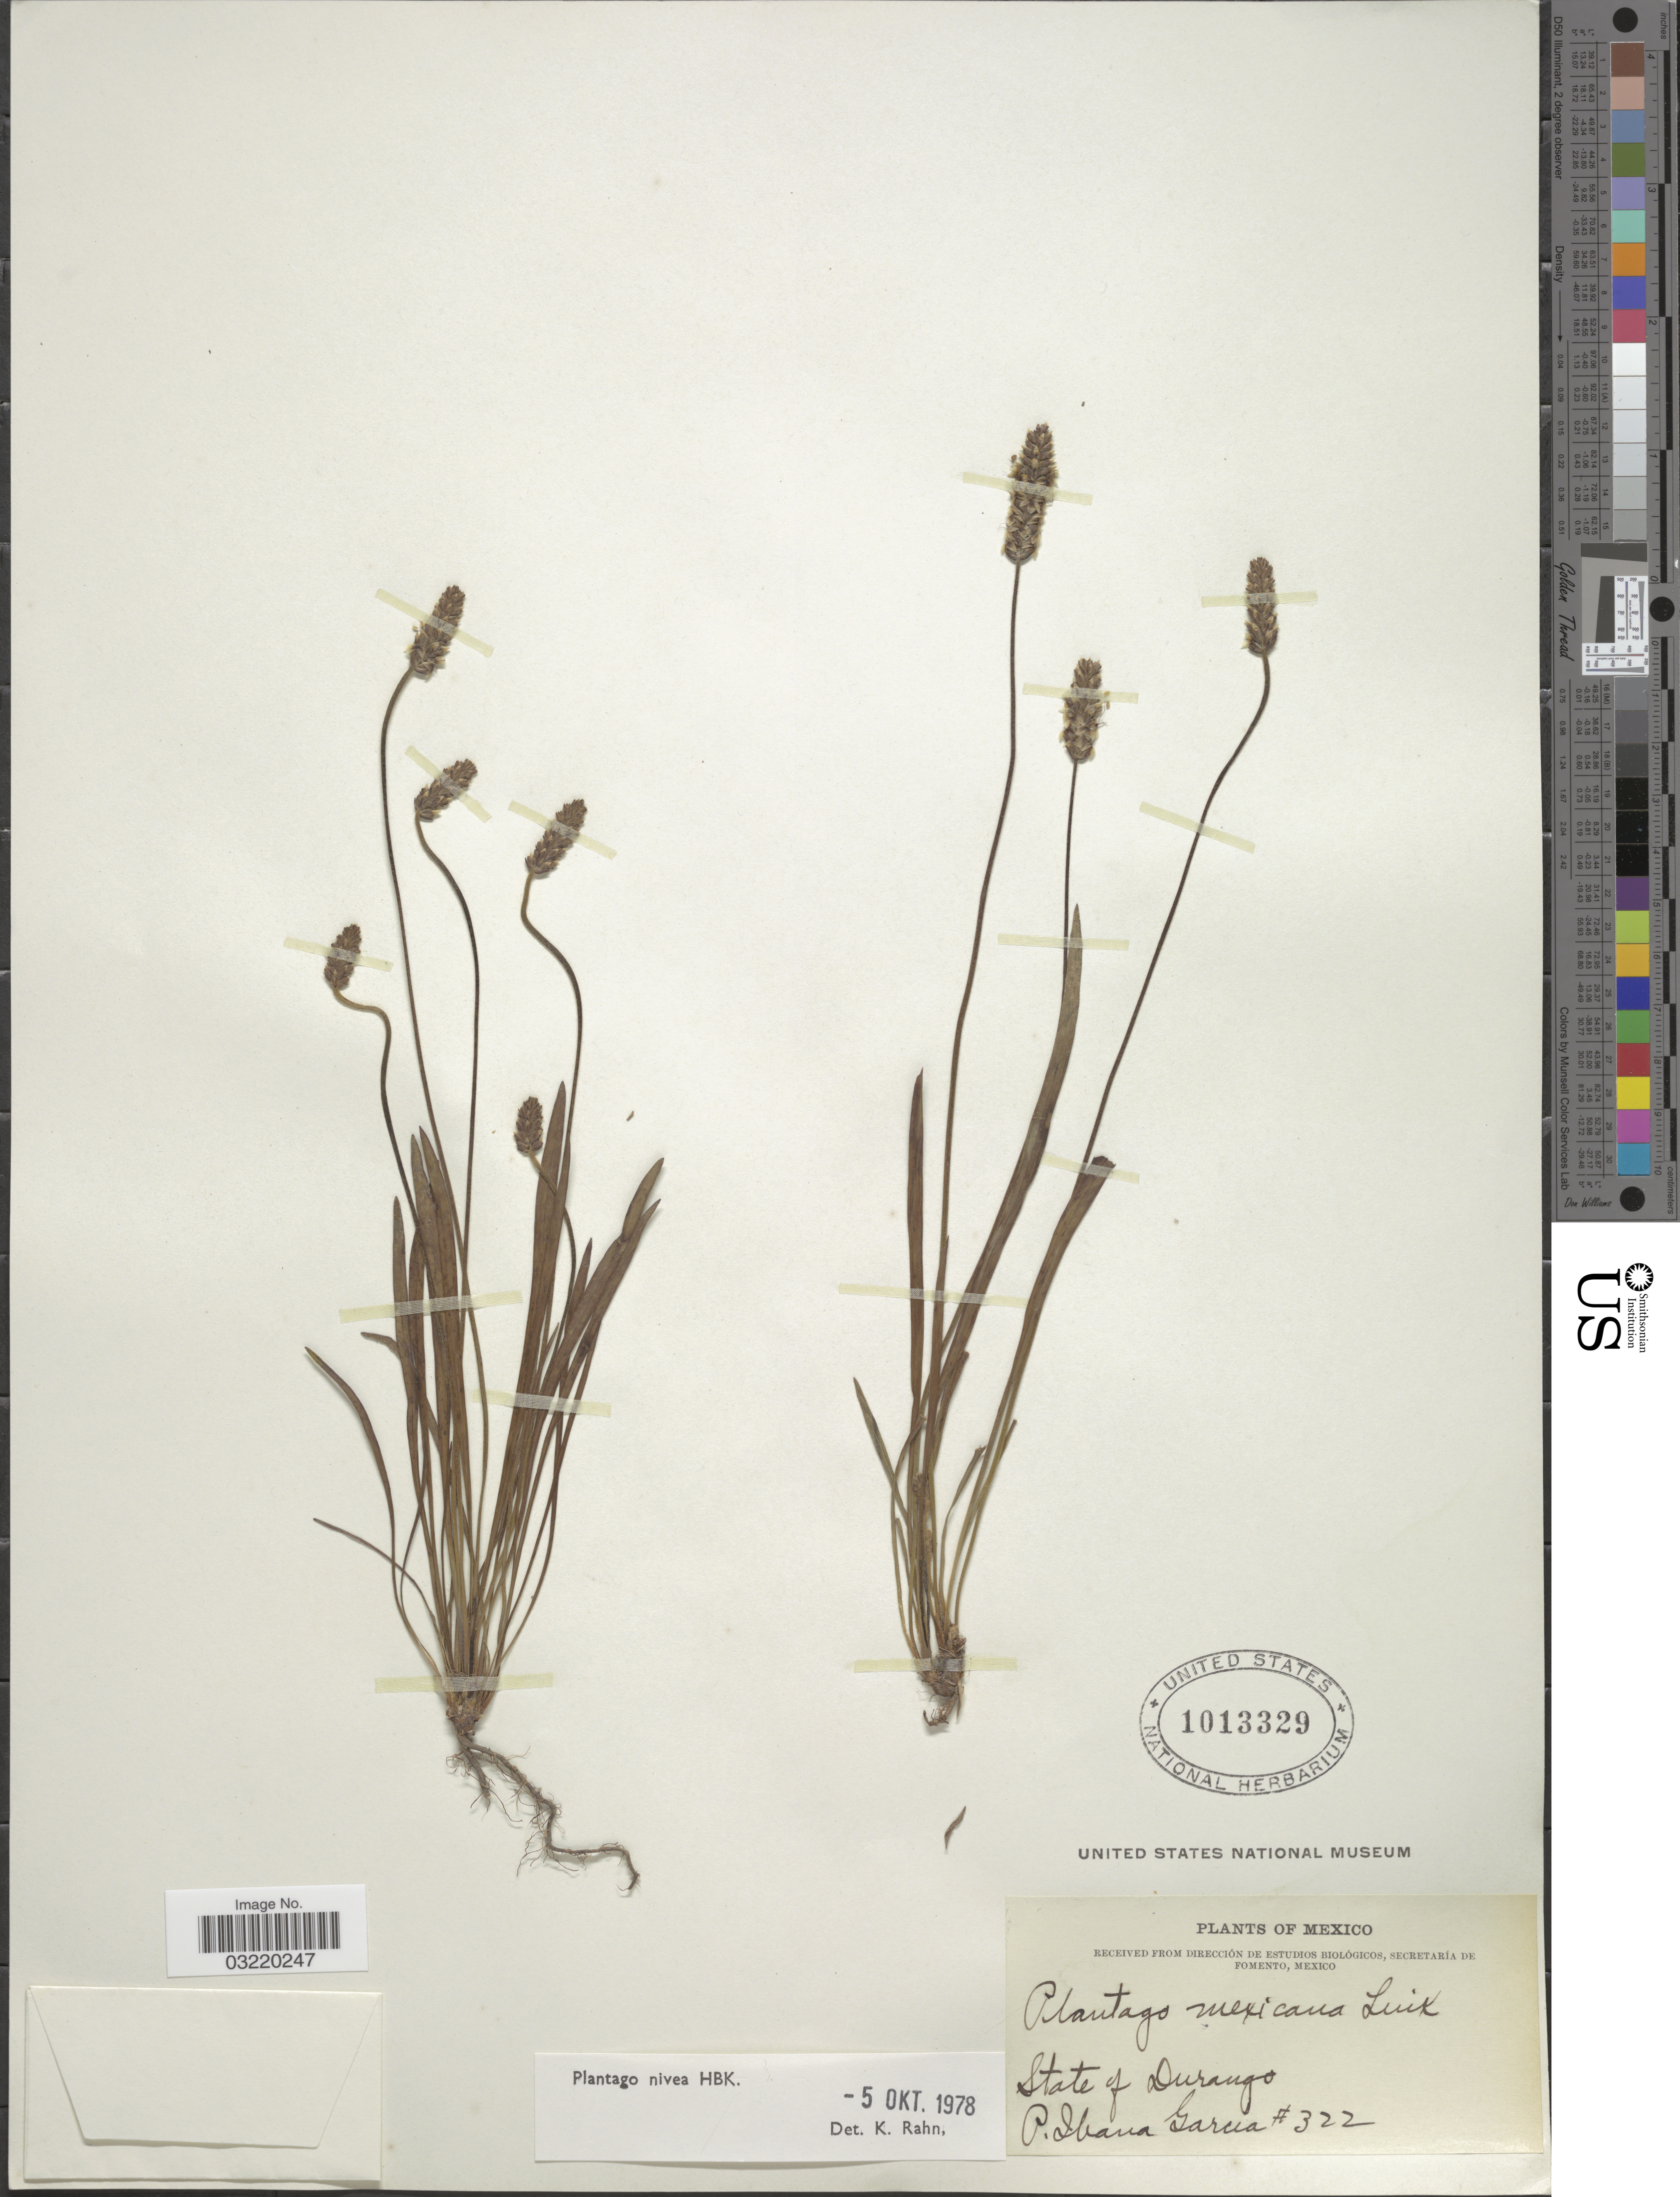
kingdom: Plantae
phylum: Tracheophyta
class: Magnoliopsida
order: Lamiales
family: Plantaginaceae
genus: Plantago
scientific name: Plantago nivea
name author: Kunth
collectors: P. I. Garcia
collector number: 322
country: Mexico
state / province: Durango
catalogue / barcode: US 1013329